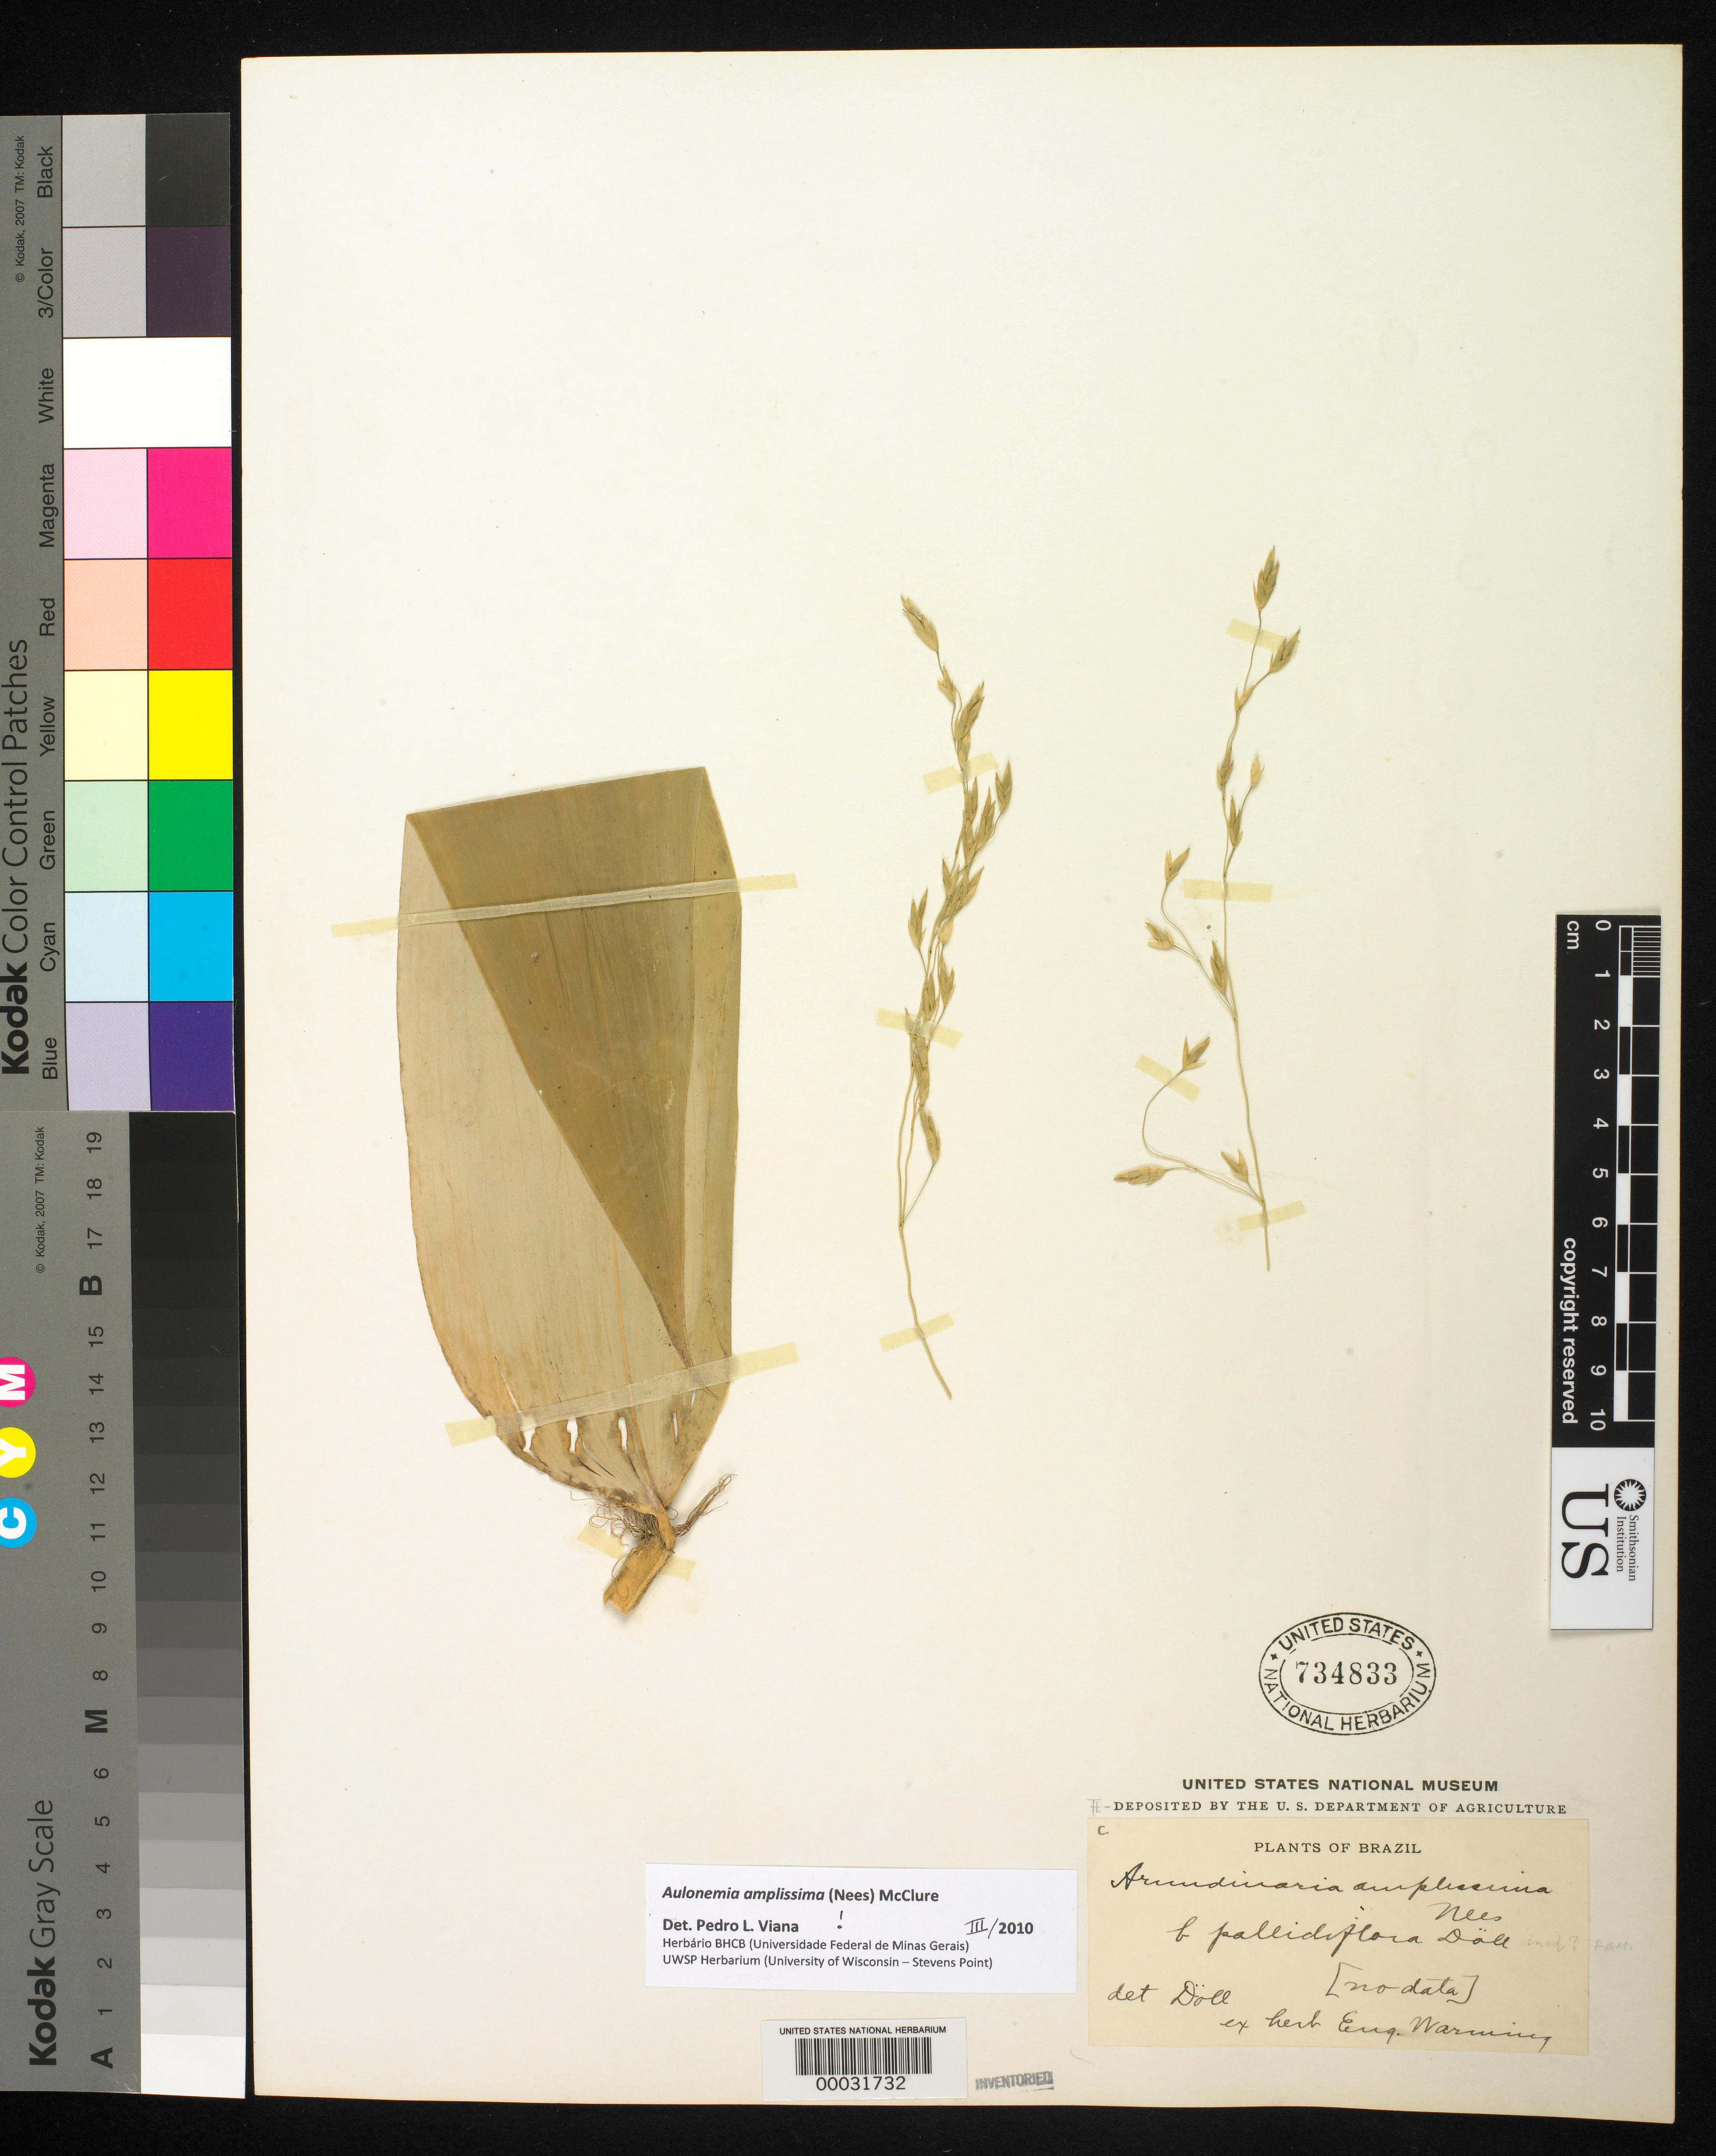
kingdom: Plantae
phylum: Tracheophyta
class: Liliopsida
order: Poales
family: Poaceae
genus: Aulonemia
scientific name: Aulonemia amplissima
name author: (Nees) McClure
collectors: ex herb. E. Warming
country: Brazil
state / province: Minas Gerais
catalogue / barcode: US 734833